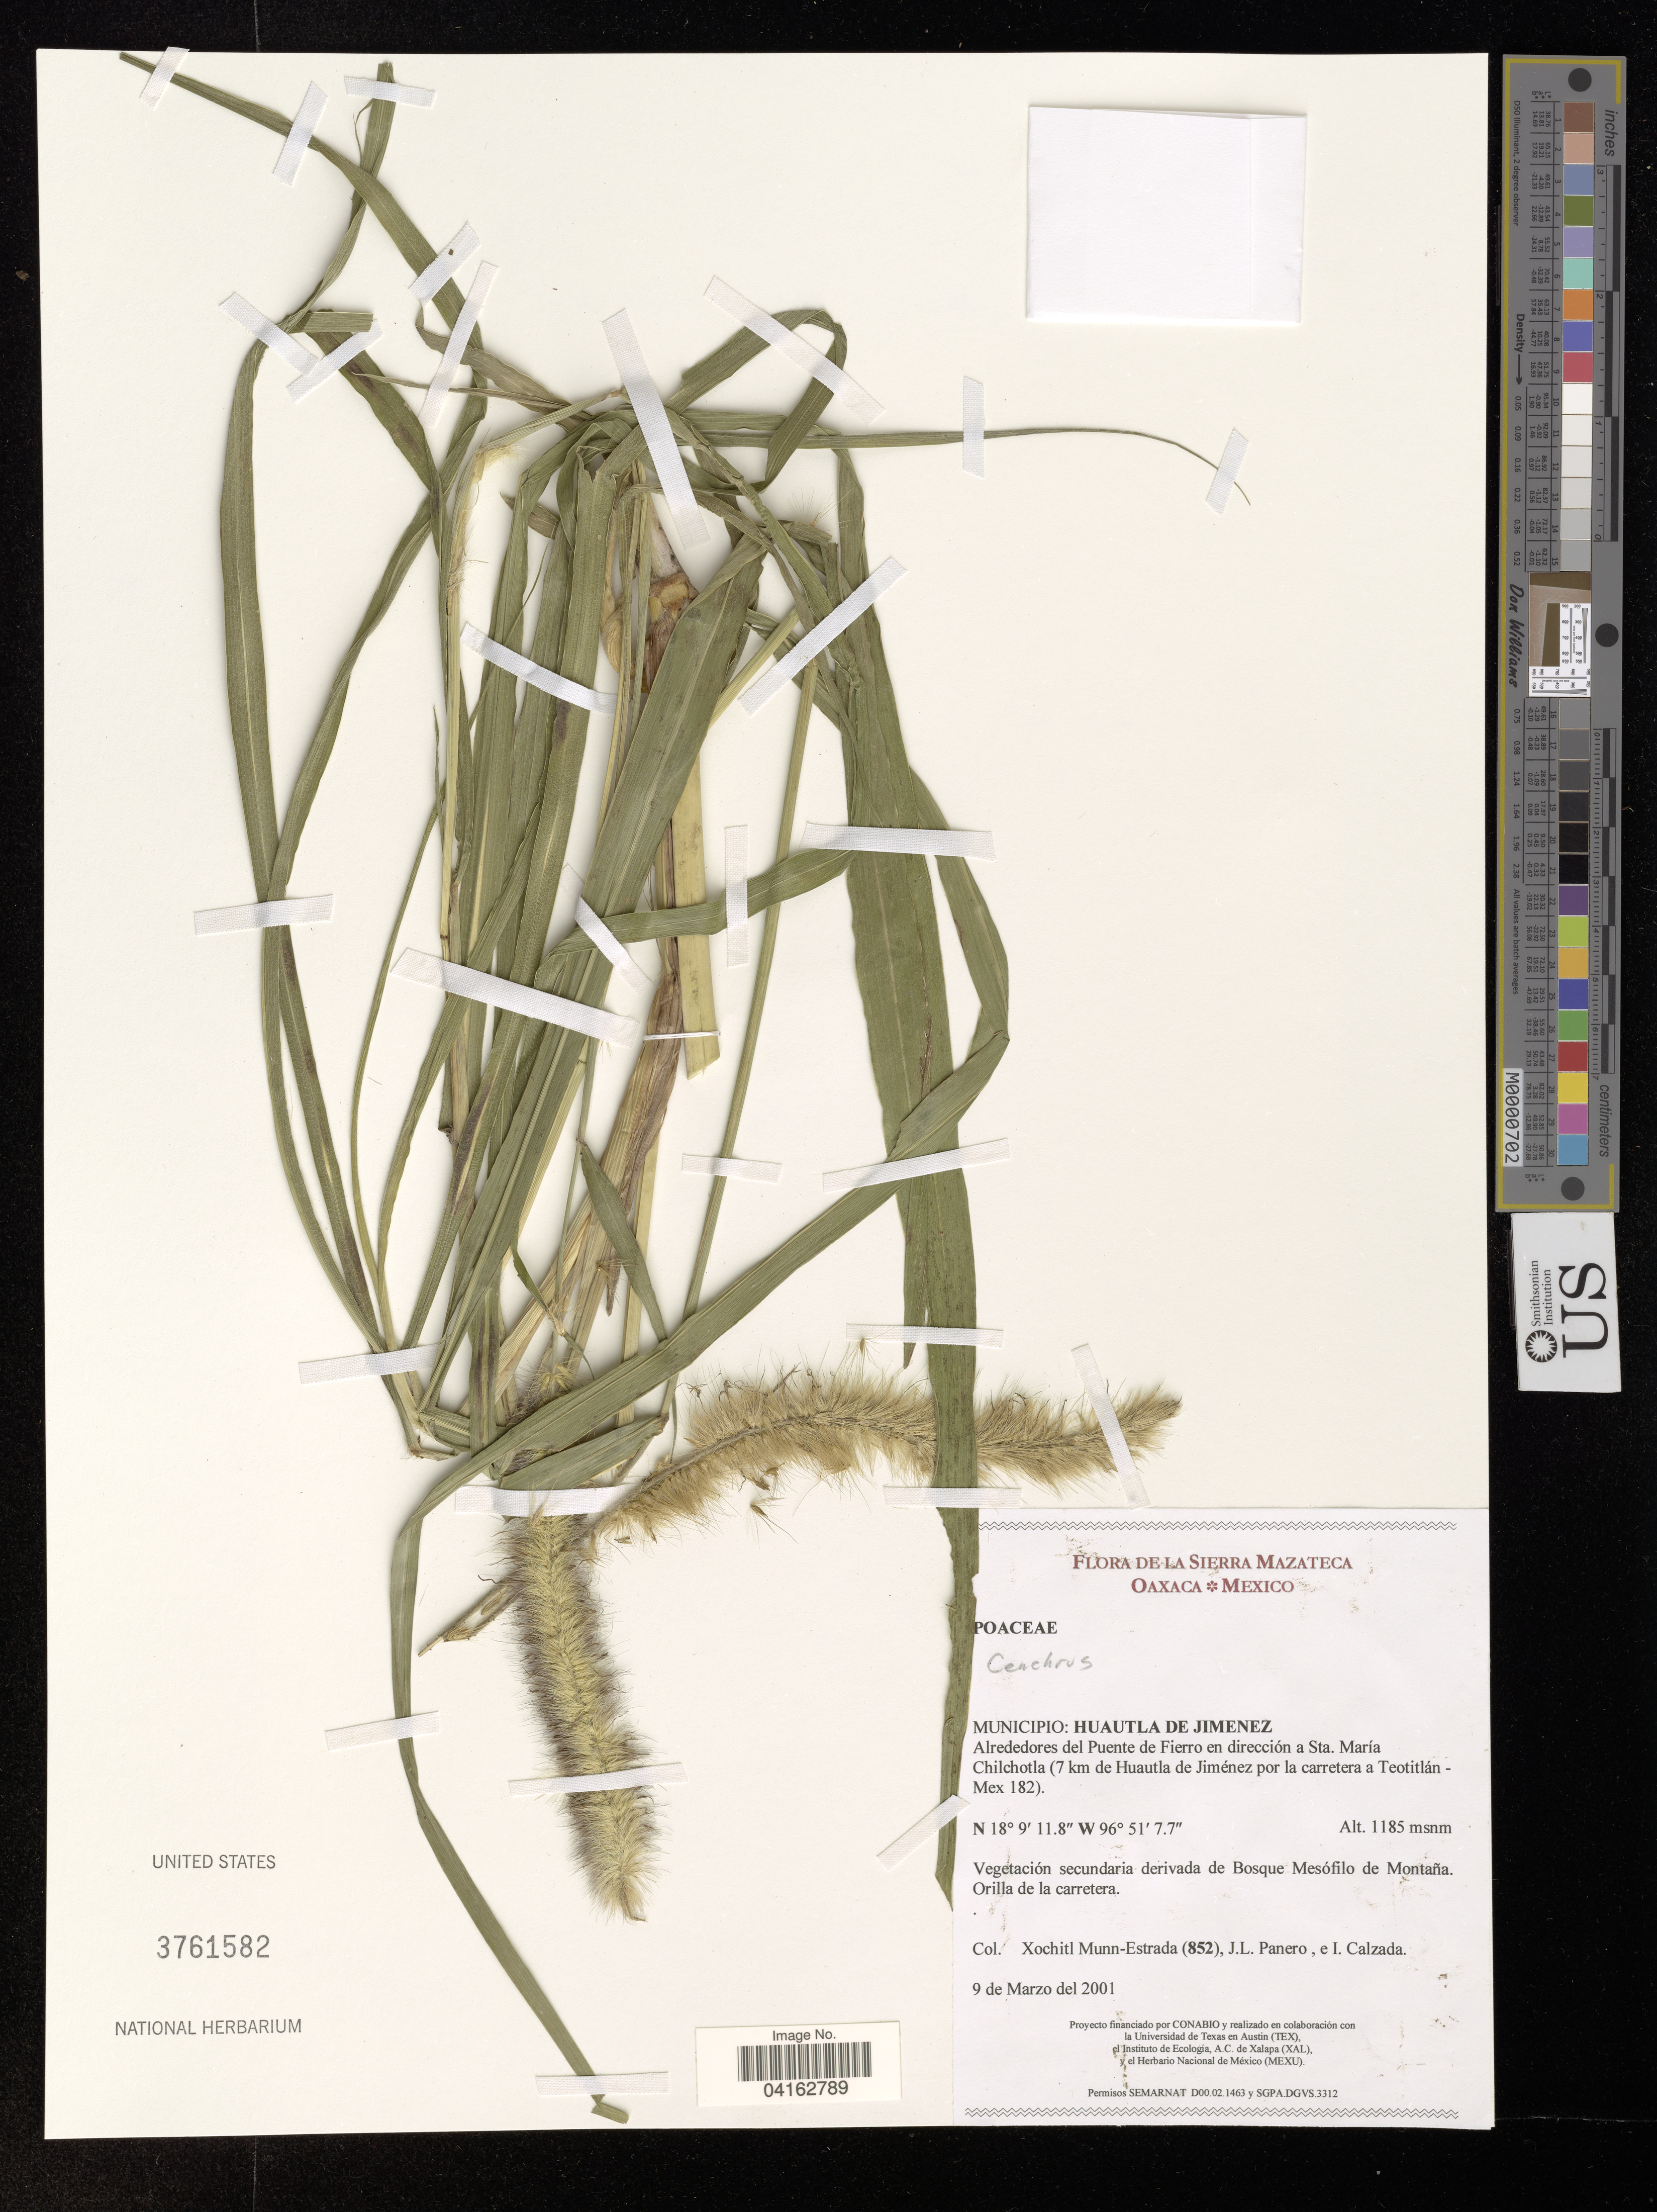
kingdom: Plantae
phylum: Tracheophyta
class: Liliopsida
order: Poales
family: Poaceae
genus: Cenchrus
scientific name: Cenchrus sp.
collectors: X. Munn-Estrada, J. L. Panero & I. Calzada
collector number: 852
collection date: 2001-03-09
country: Mexico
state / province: Oaxaca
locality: Municipio: Huautla de Jimenez. Alrededores del Puente de Fierro en dirección a Sta. Maria Chilchotla (7 km de Huautla de Jiménez por la carretera a Teotitlán - Mex 182).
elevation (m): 1185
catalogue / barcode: US 3761582